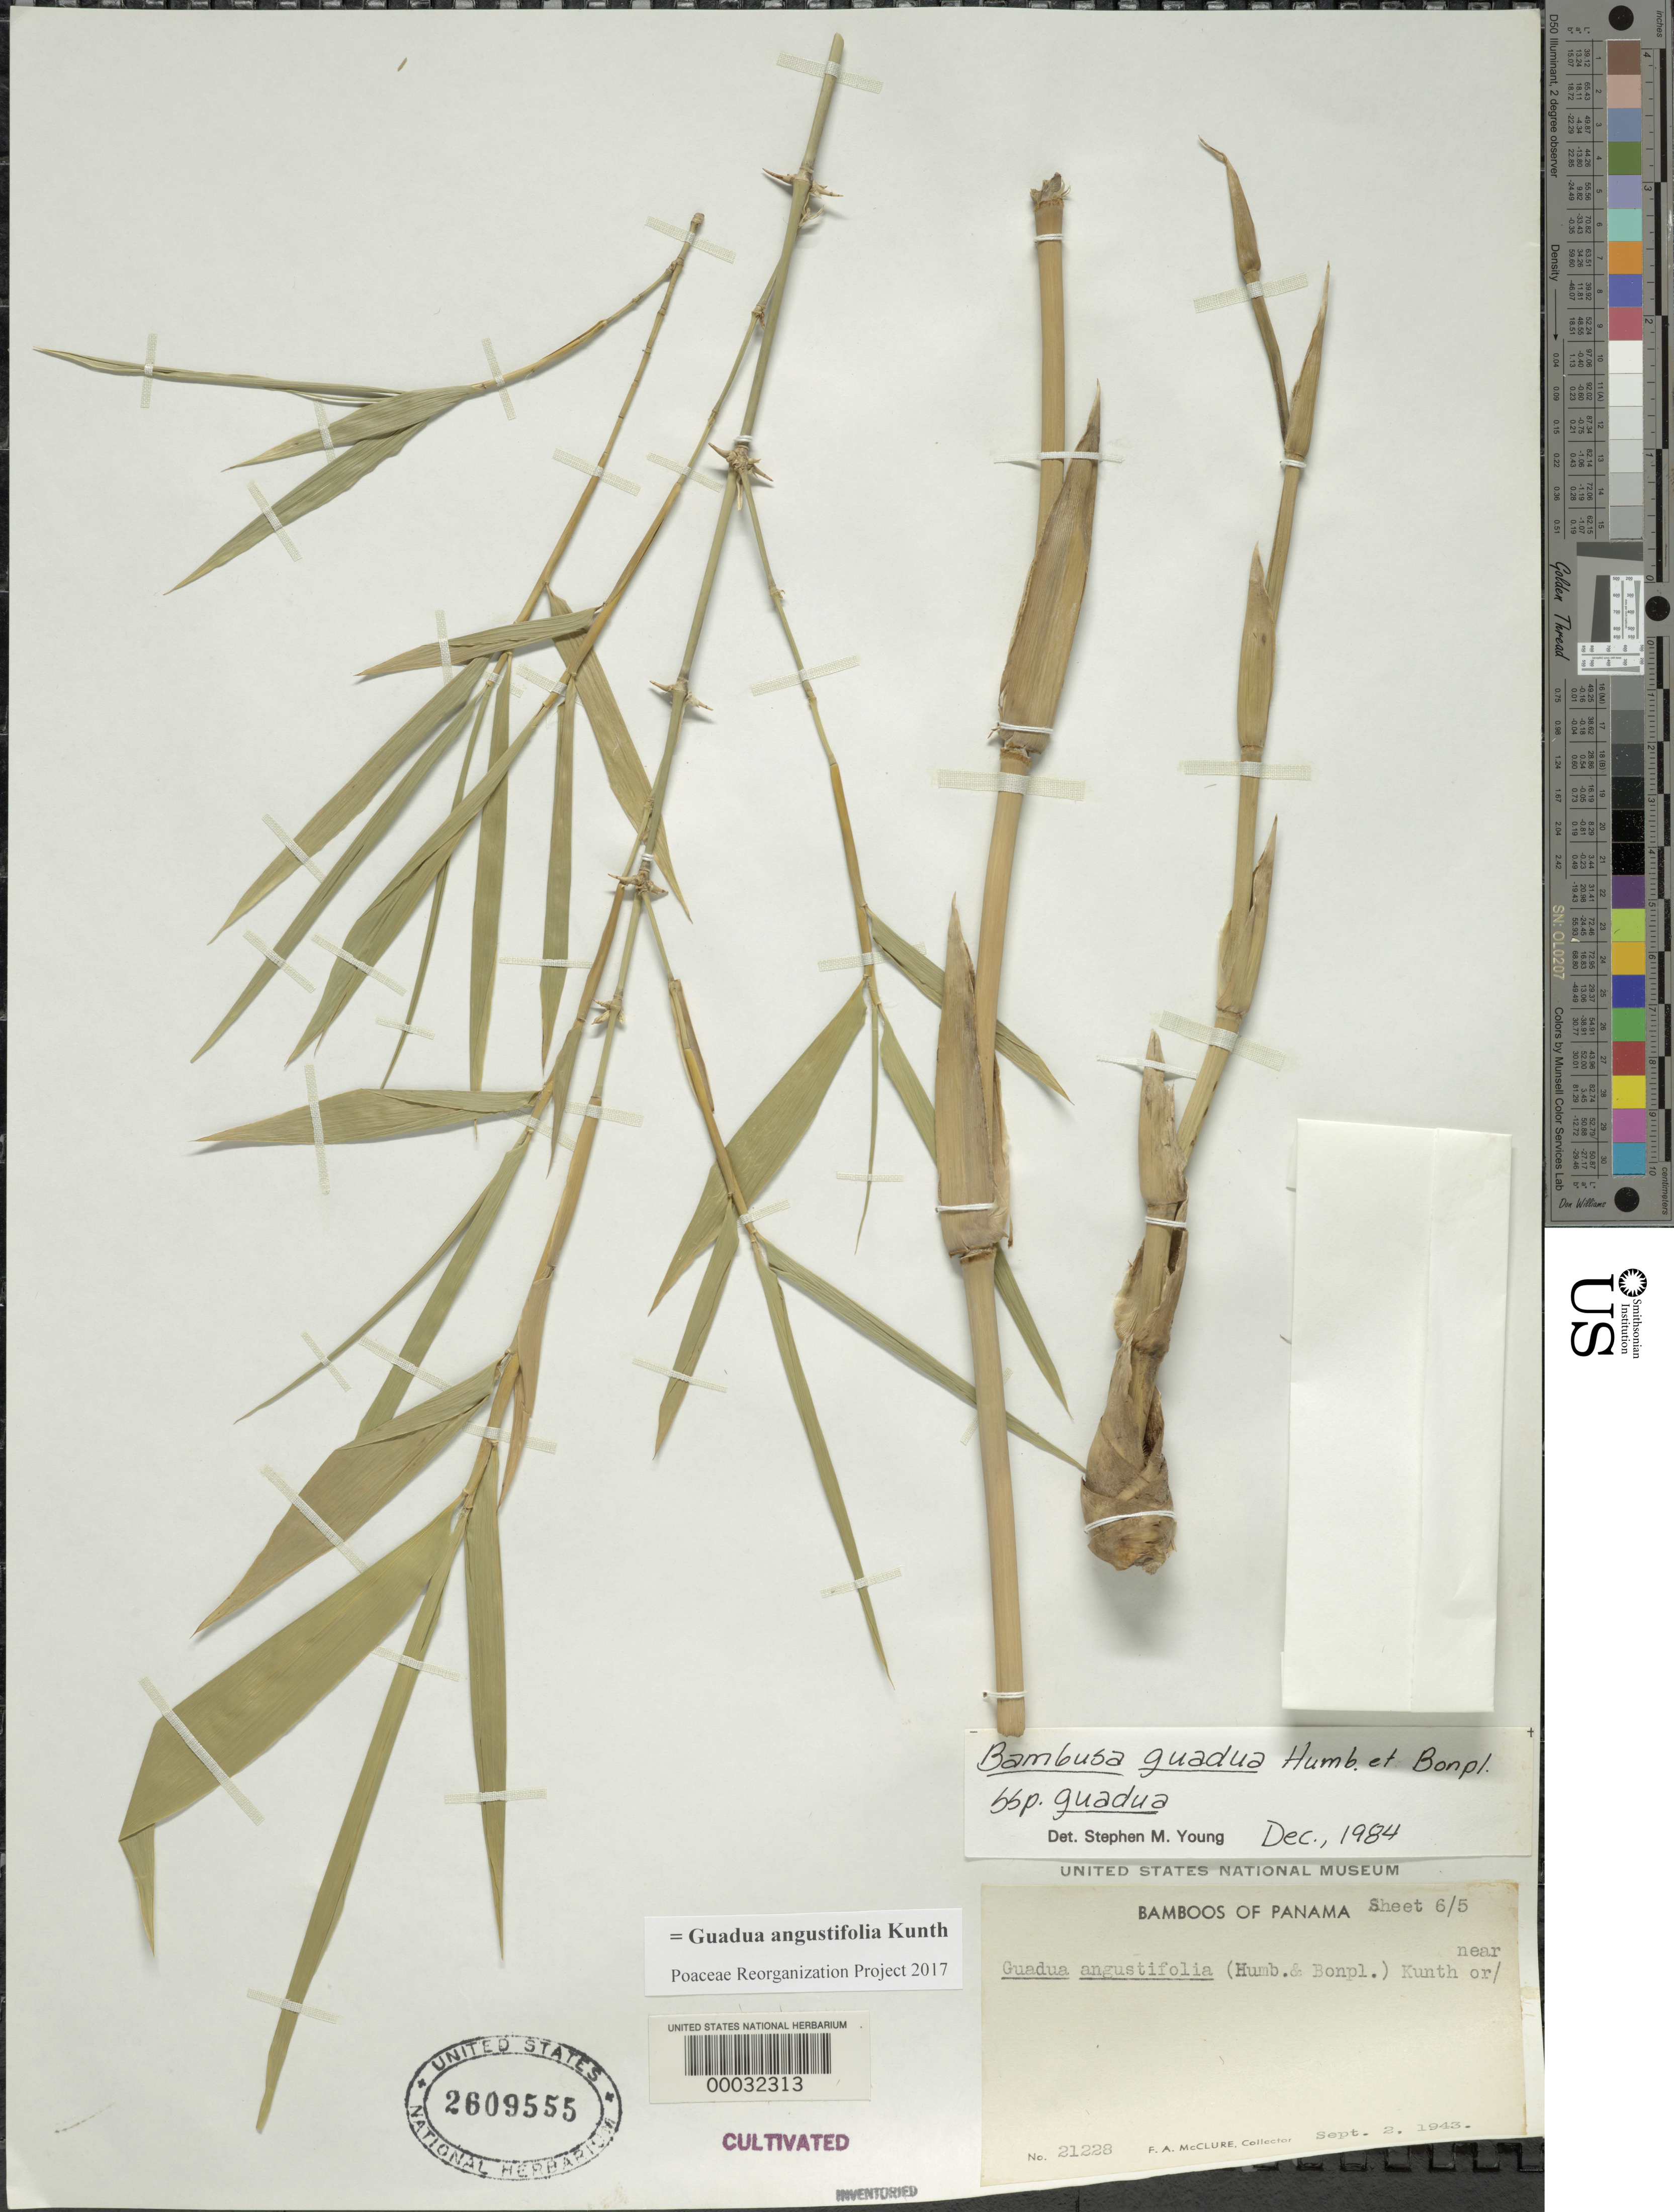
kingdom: Plantae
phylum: Tracheophyta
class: Liliopsida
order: Poales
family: Poaceae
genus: Guadua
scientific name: Guadua angustifolia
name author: Kunth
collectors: F. A. McClure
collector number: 21228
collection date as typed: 02 Sep 1943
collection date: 1943-09-02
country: Panama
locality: U.S. Army Air Base, David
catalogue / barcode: US 2609555